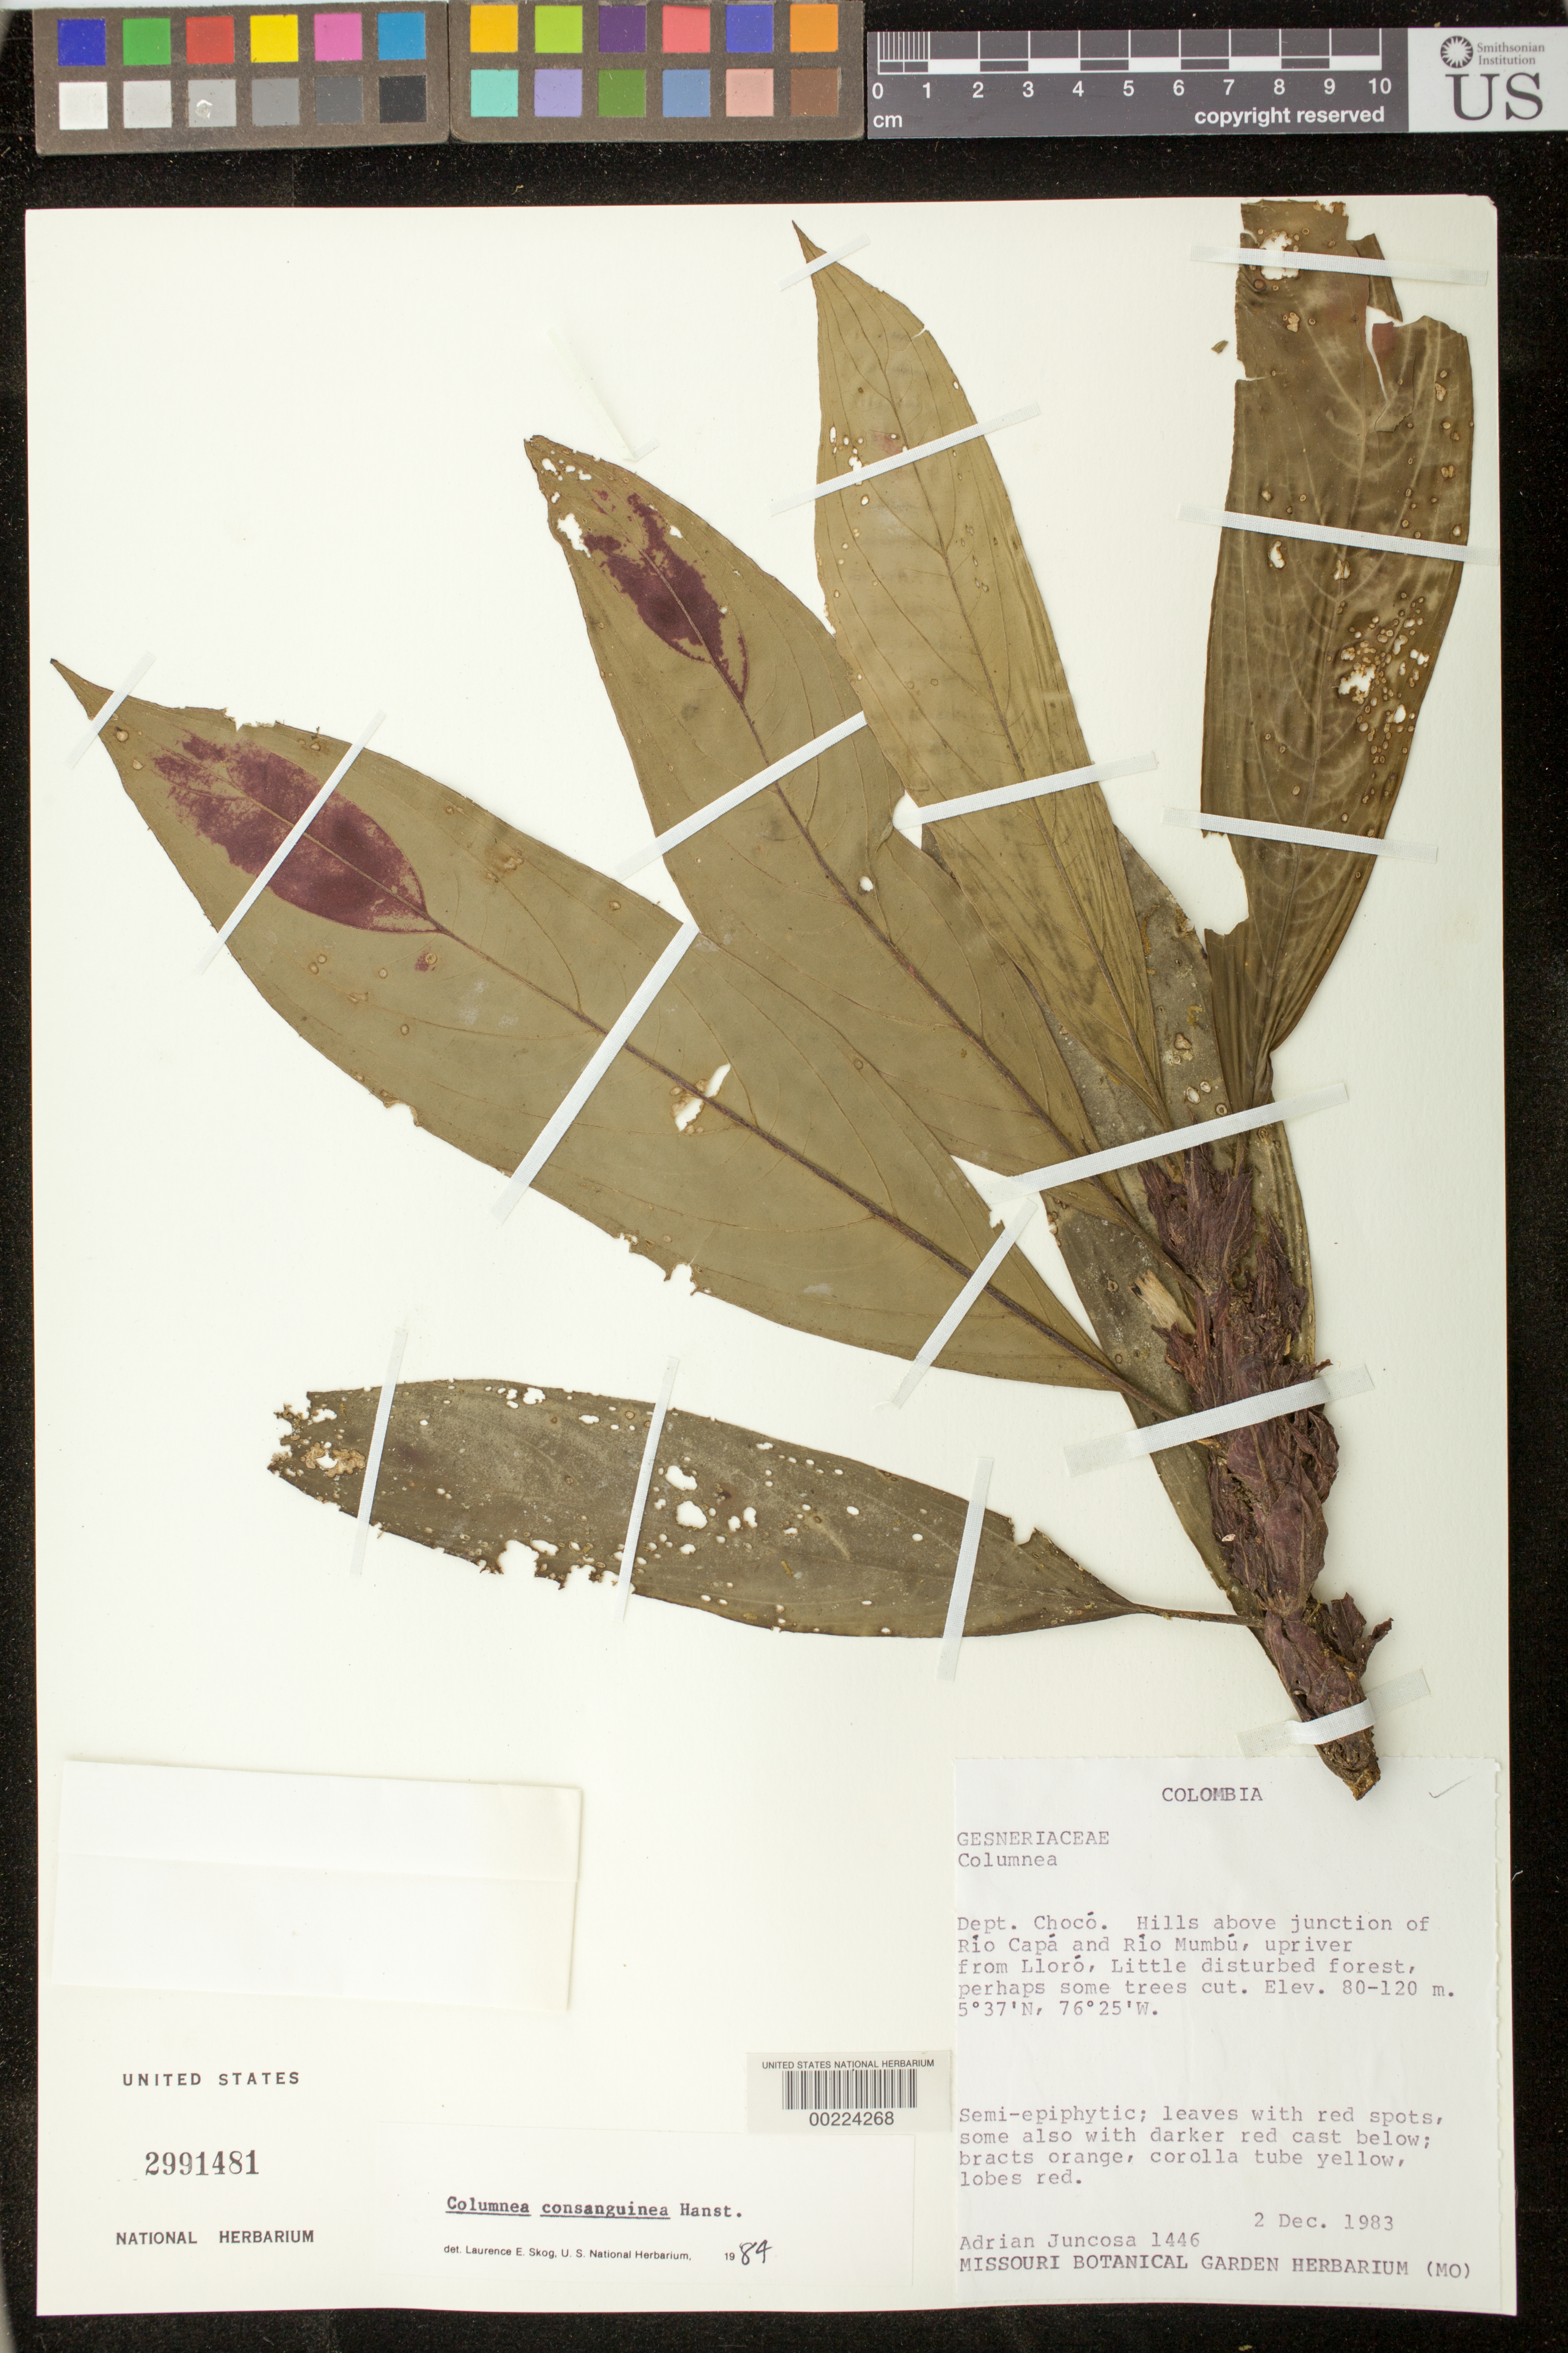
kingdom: Plantae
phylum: Tracheophyta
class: Magnoliopsida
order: Lamiales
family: Gesneriaceae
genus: Columnea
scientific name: Columnea consanguinea Hanst. var. consanguinea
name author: (Hanst.) Hanst.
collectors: A. Juncosa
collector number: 1446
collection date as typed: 02 Dec 1983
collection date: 1983-12-02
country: Colombia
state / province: Chocó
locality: Hills above junction of Rio Capa and Rio Mumbu, upriver from Lloro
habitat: Little disturbed forest, perhaps some treescut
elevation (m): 80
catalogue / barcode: US 2991481